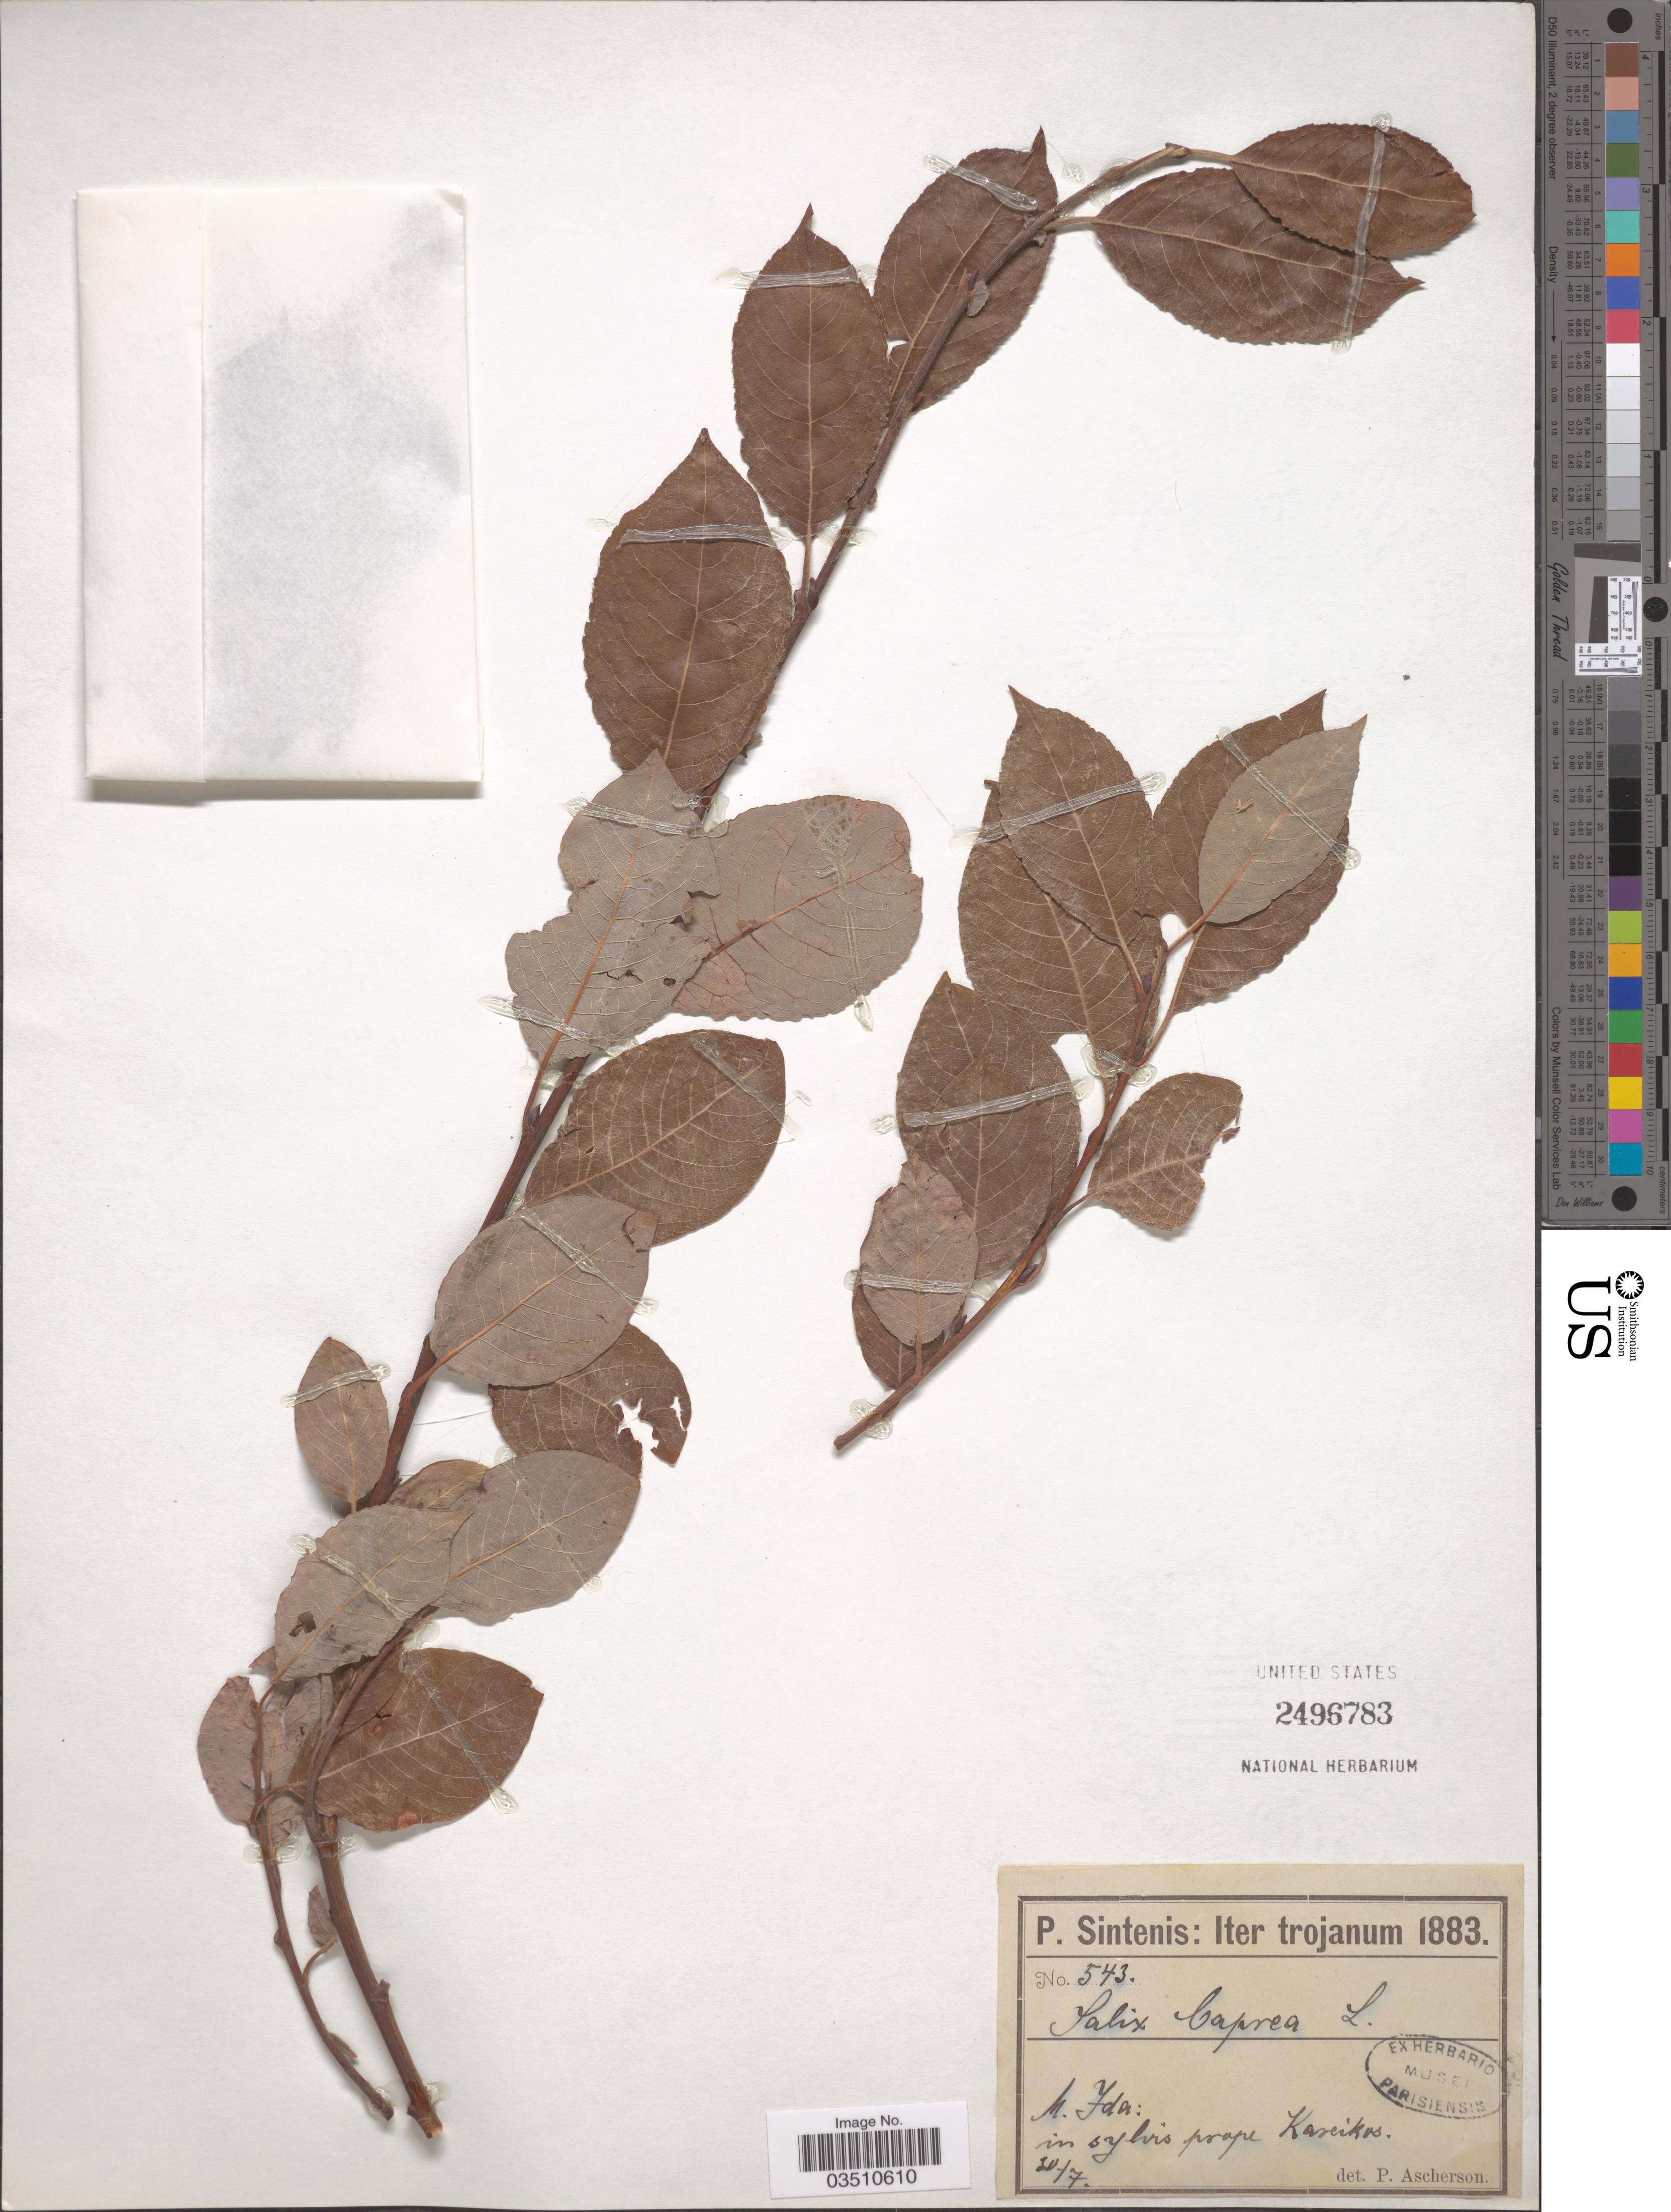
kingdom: Plantae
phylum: Tracheophyta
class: Magnoliopsida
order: Malpighiales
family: Salicaceae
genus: Salix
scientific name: Salix caprea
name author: L.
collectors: P. Sintenis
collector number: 543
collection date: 1883-07-30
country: Turkey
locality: Trojanum. M. Yda: in sylvis prope Kareikos.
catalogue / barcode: US 2496783